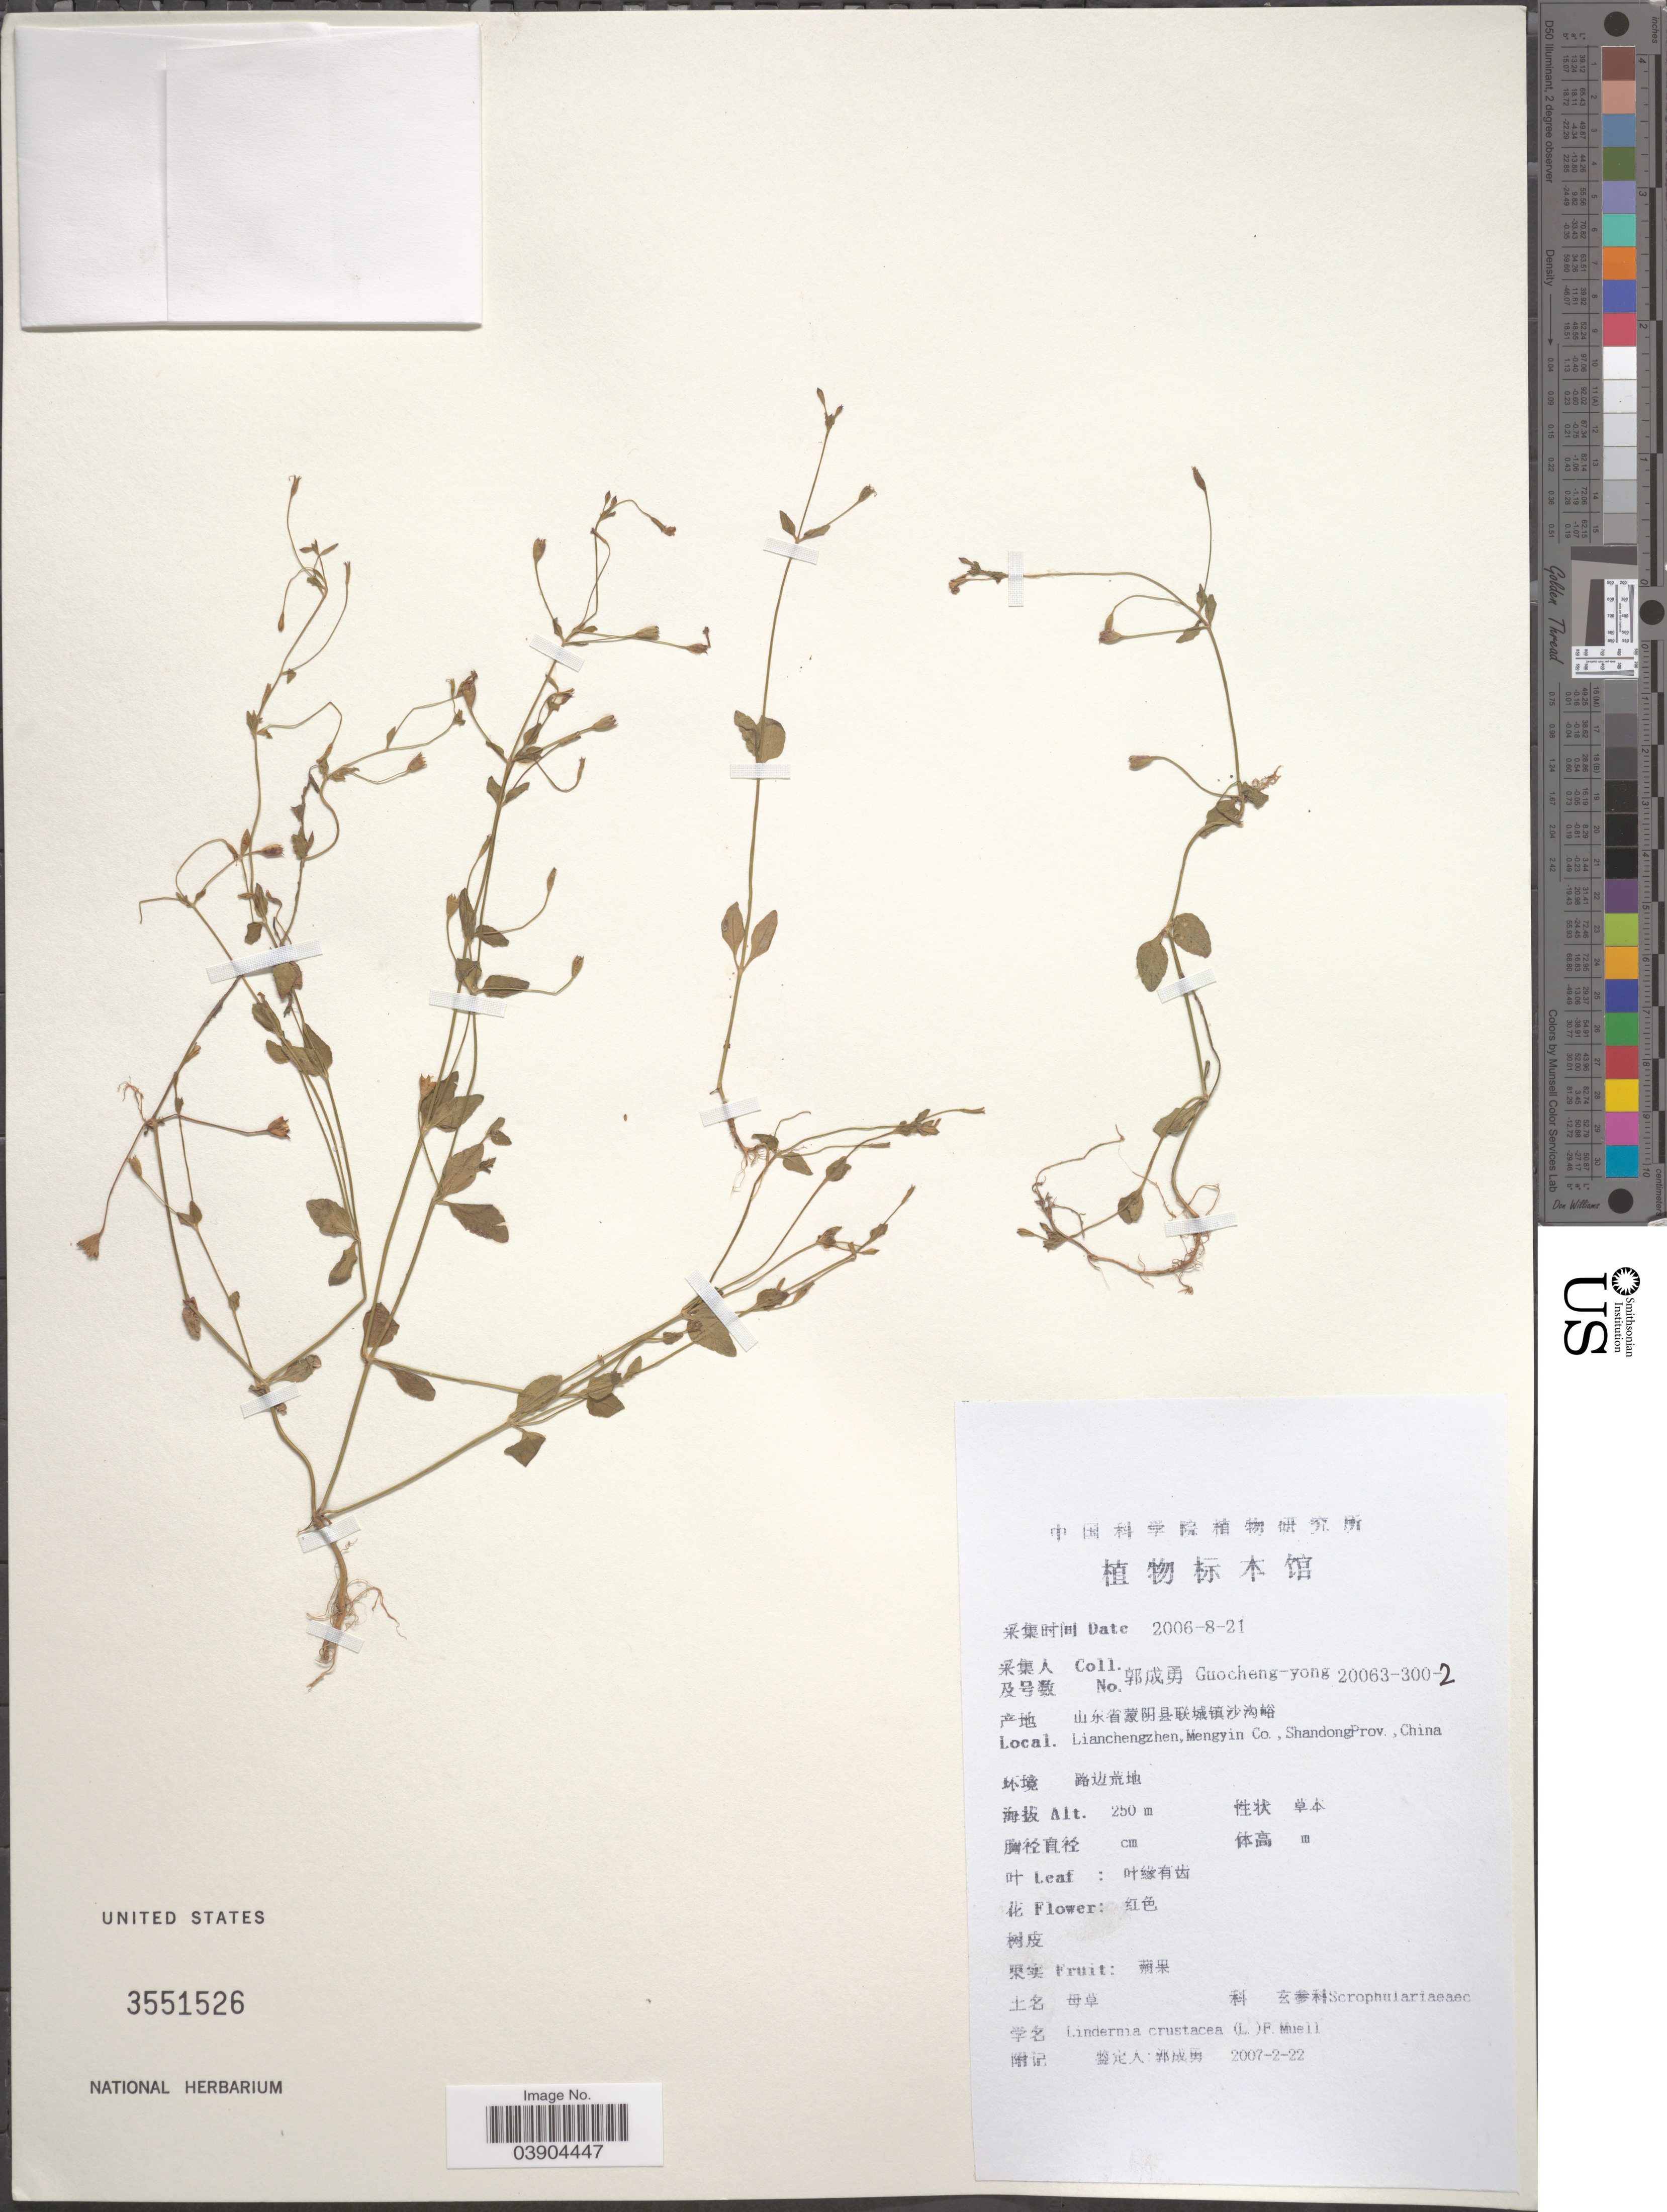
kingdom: Plantae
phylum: Tracheophyta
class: Magnoliopsida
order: Lamiales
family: Linderniaceae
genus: Lindernia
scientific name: Lindernia crustacea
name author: (L.) F. Muell.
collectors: Guo cheng-yong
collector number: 20063-300-2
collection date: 2006-08-21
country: China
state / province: Shandong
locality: Lianchengzhen, Mengyin Co.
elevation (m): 250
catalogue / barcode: US 3551526